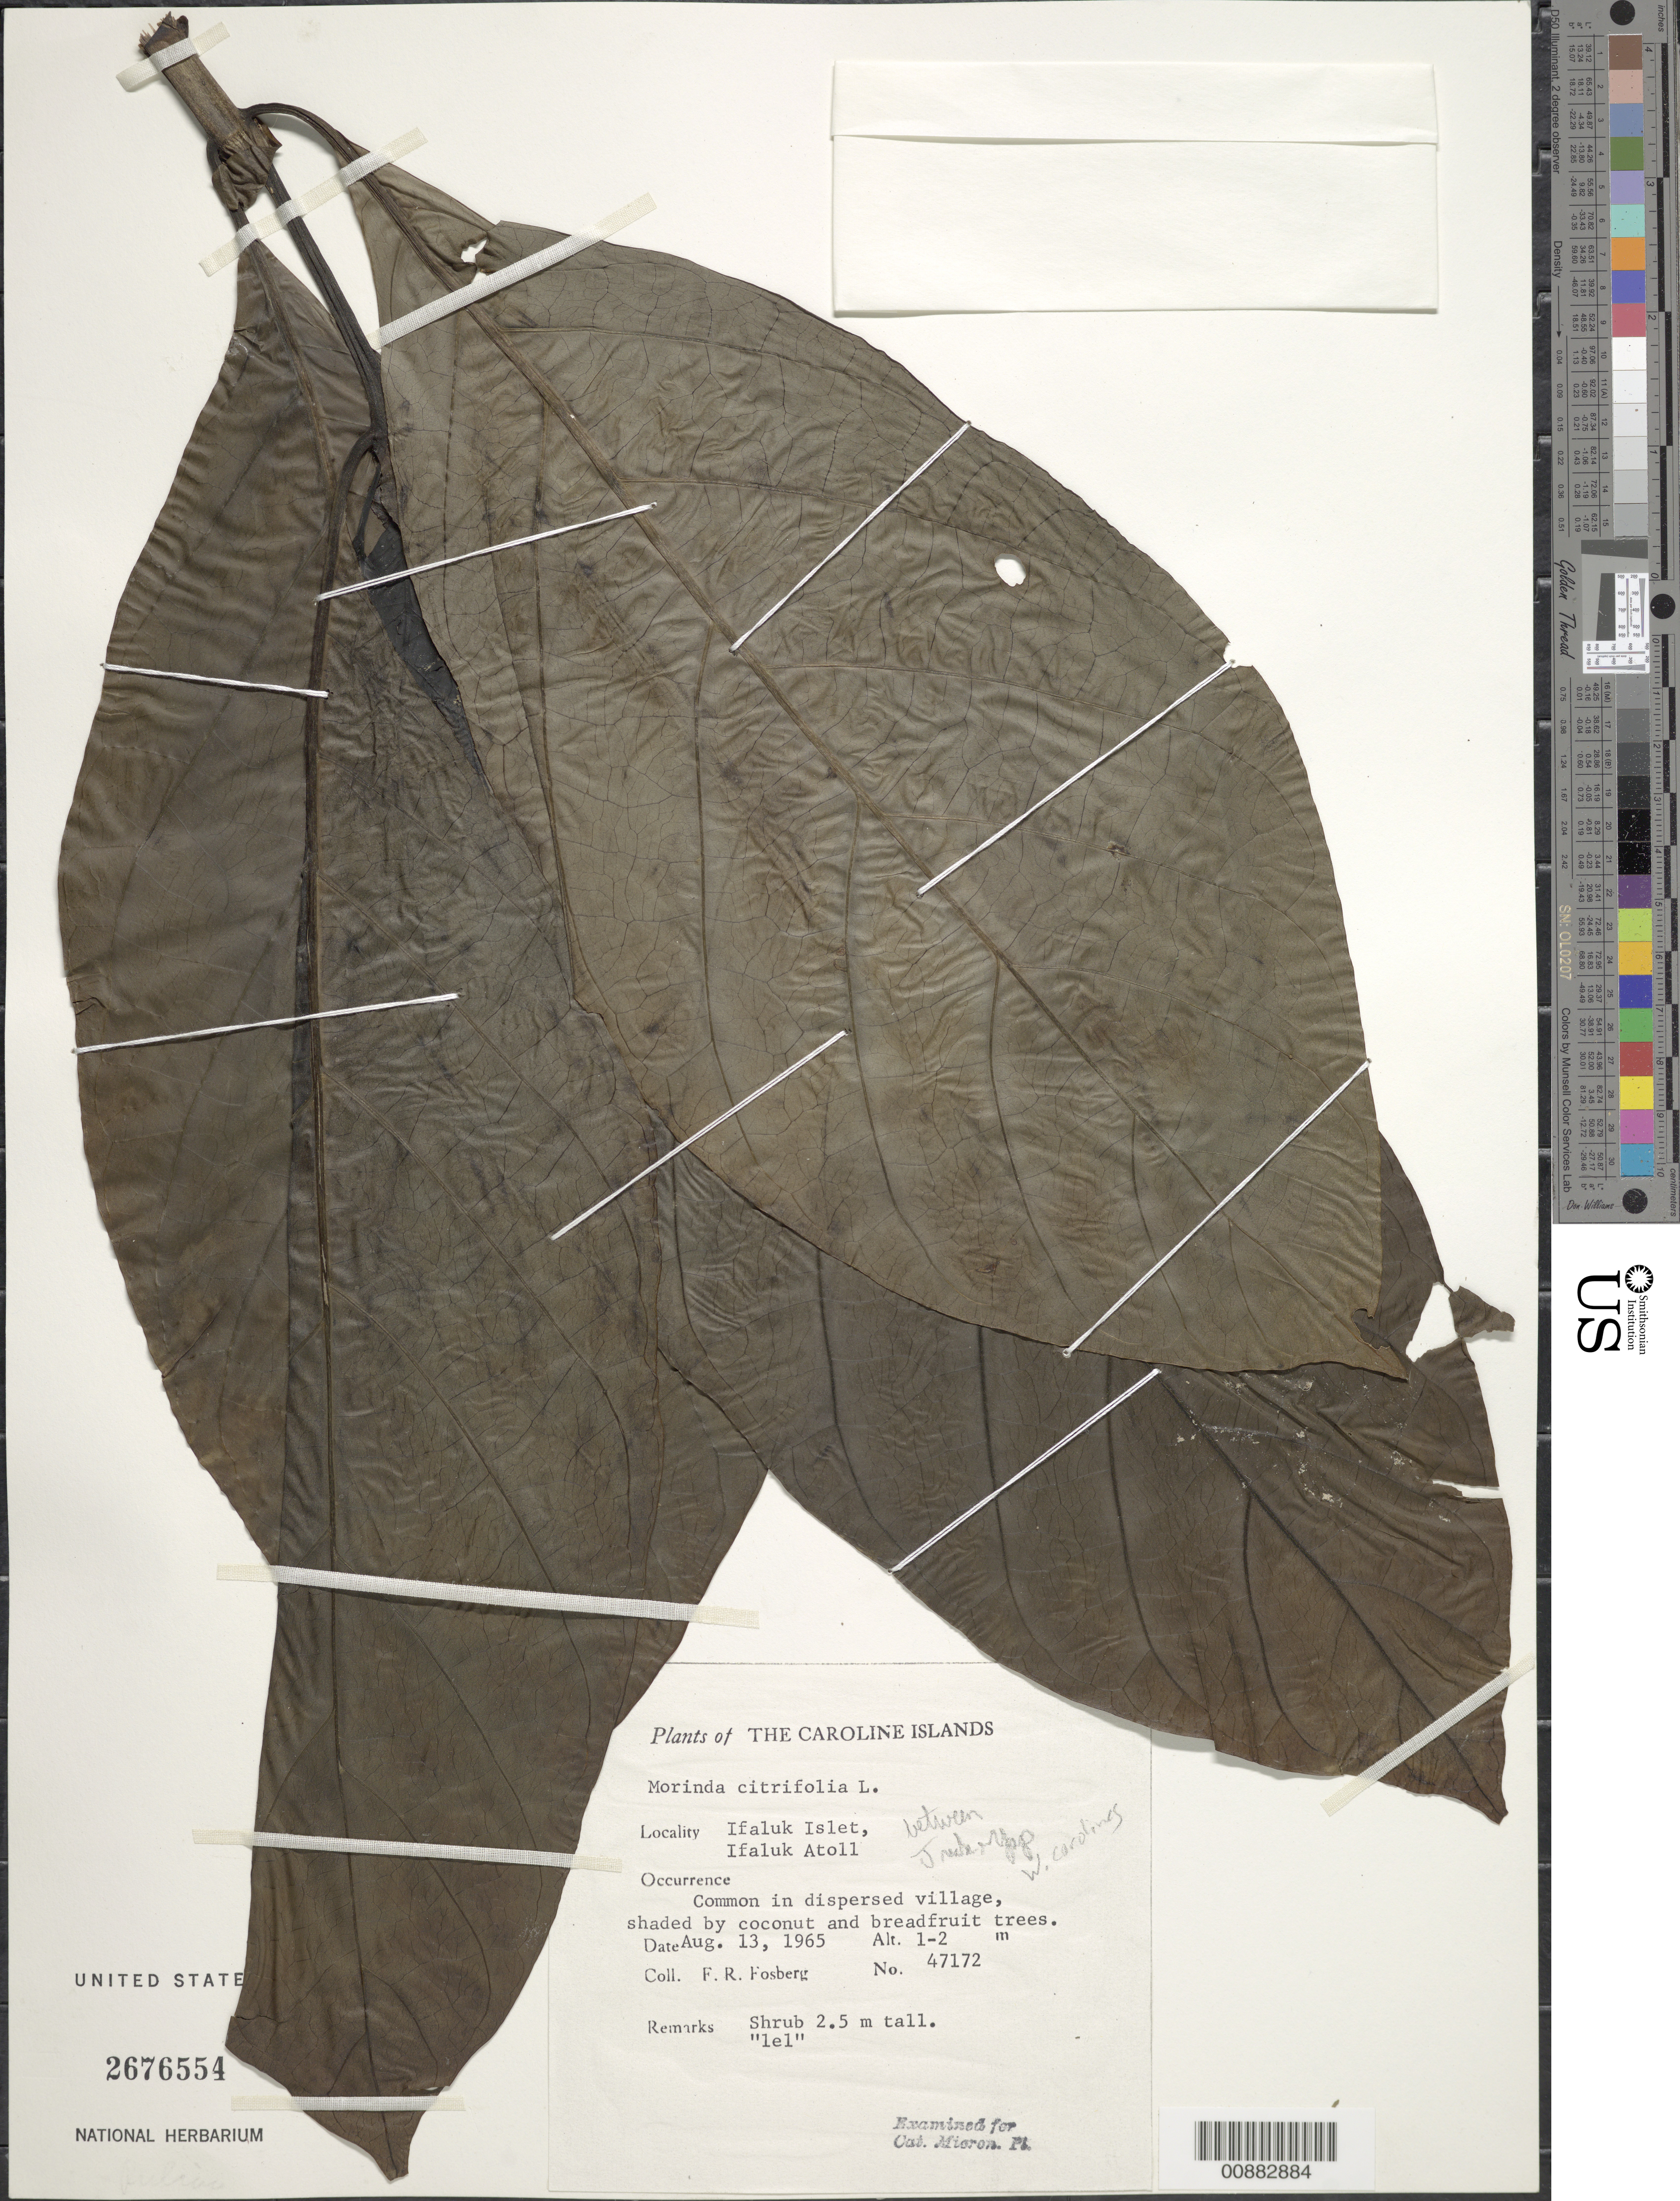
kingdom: Plantae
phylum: Tracheophyta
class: Magnoliopsida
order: Gentianales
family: Rubiaceae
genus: Morinda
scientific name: Morinda citrifolia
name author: L.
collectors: F. R. Fosberg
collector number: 47172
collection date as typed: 13 Aug 1965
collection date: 1965-08-13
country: Micronesia, Federated States of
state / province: Yap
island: Ifalik (Ifaluk) Atoll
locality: Ifalik Islet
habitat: common in dispersed village, shaded by coconut and breadfruit trees.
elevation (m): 1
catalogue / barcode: US 2676554